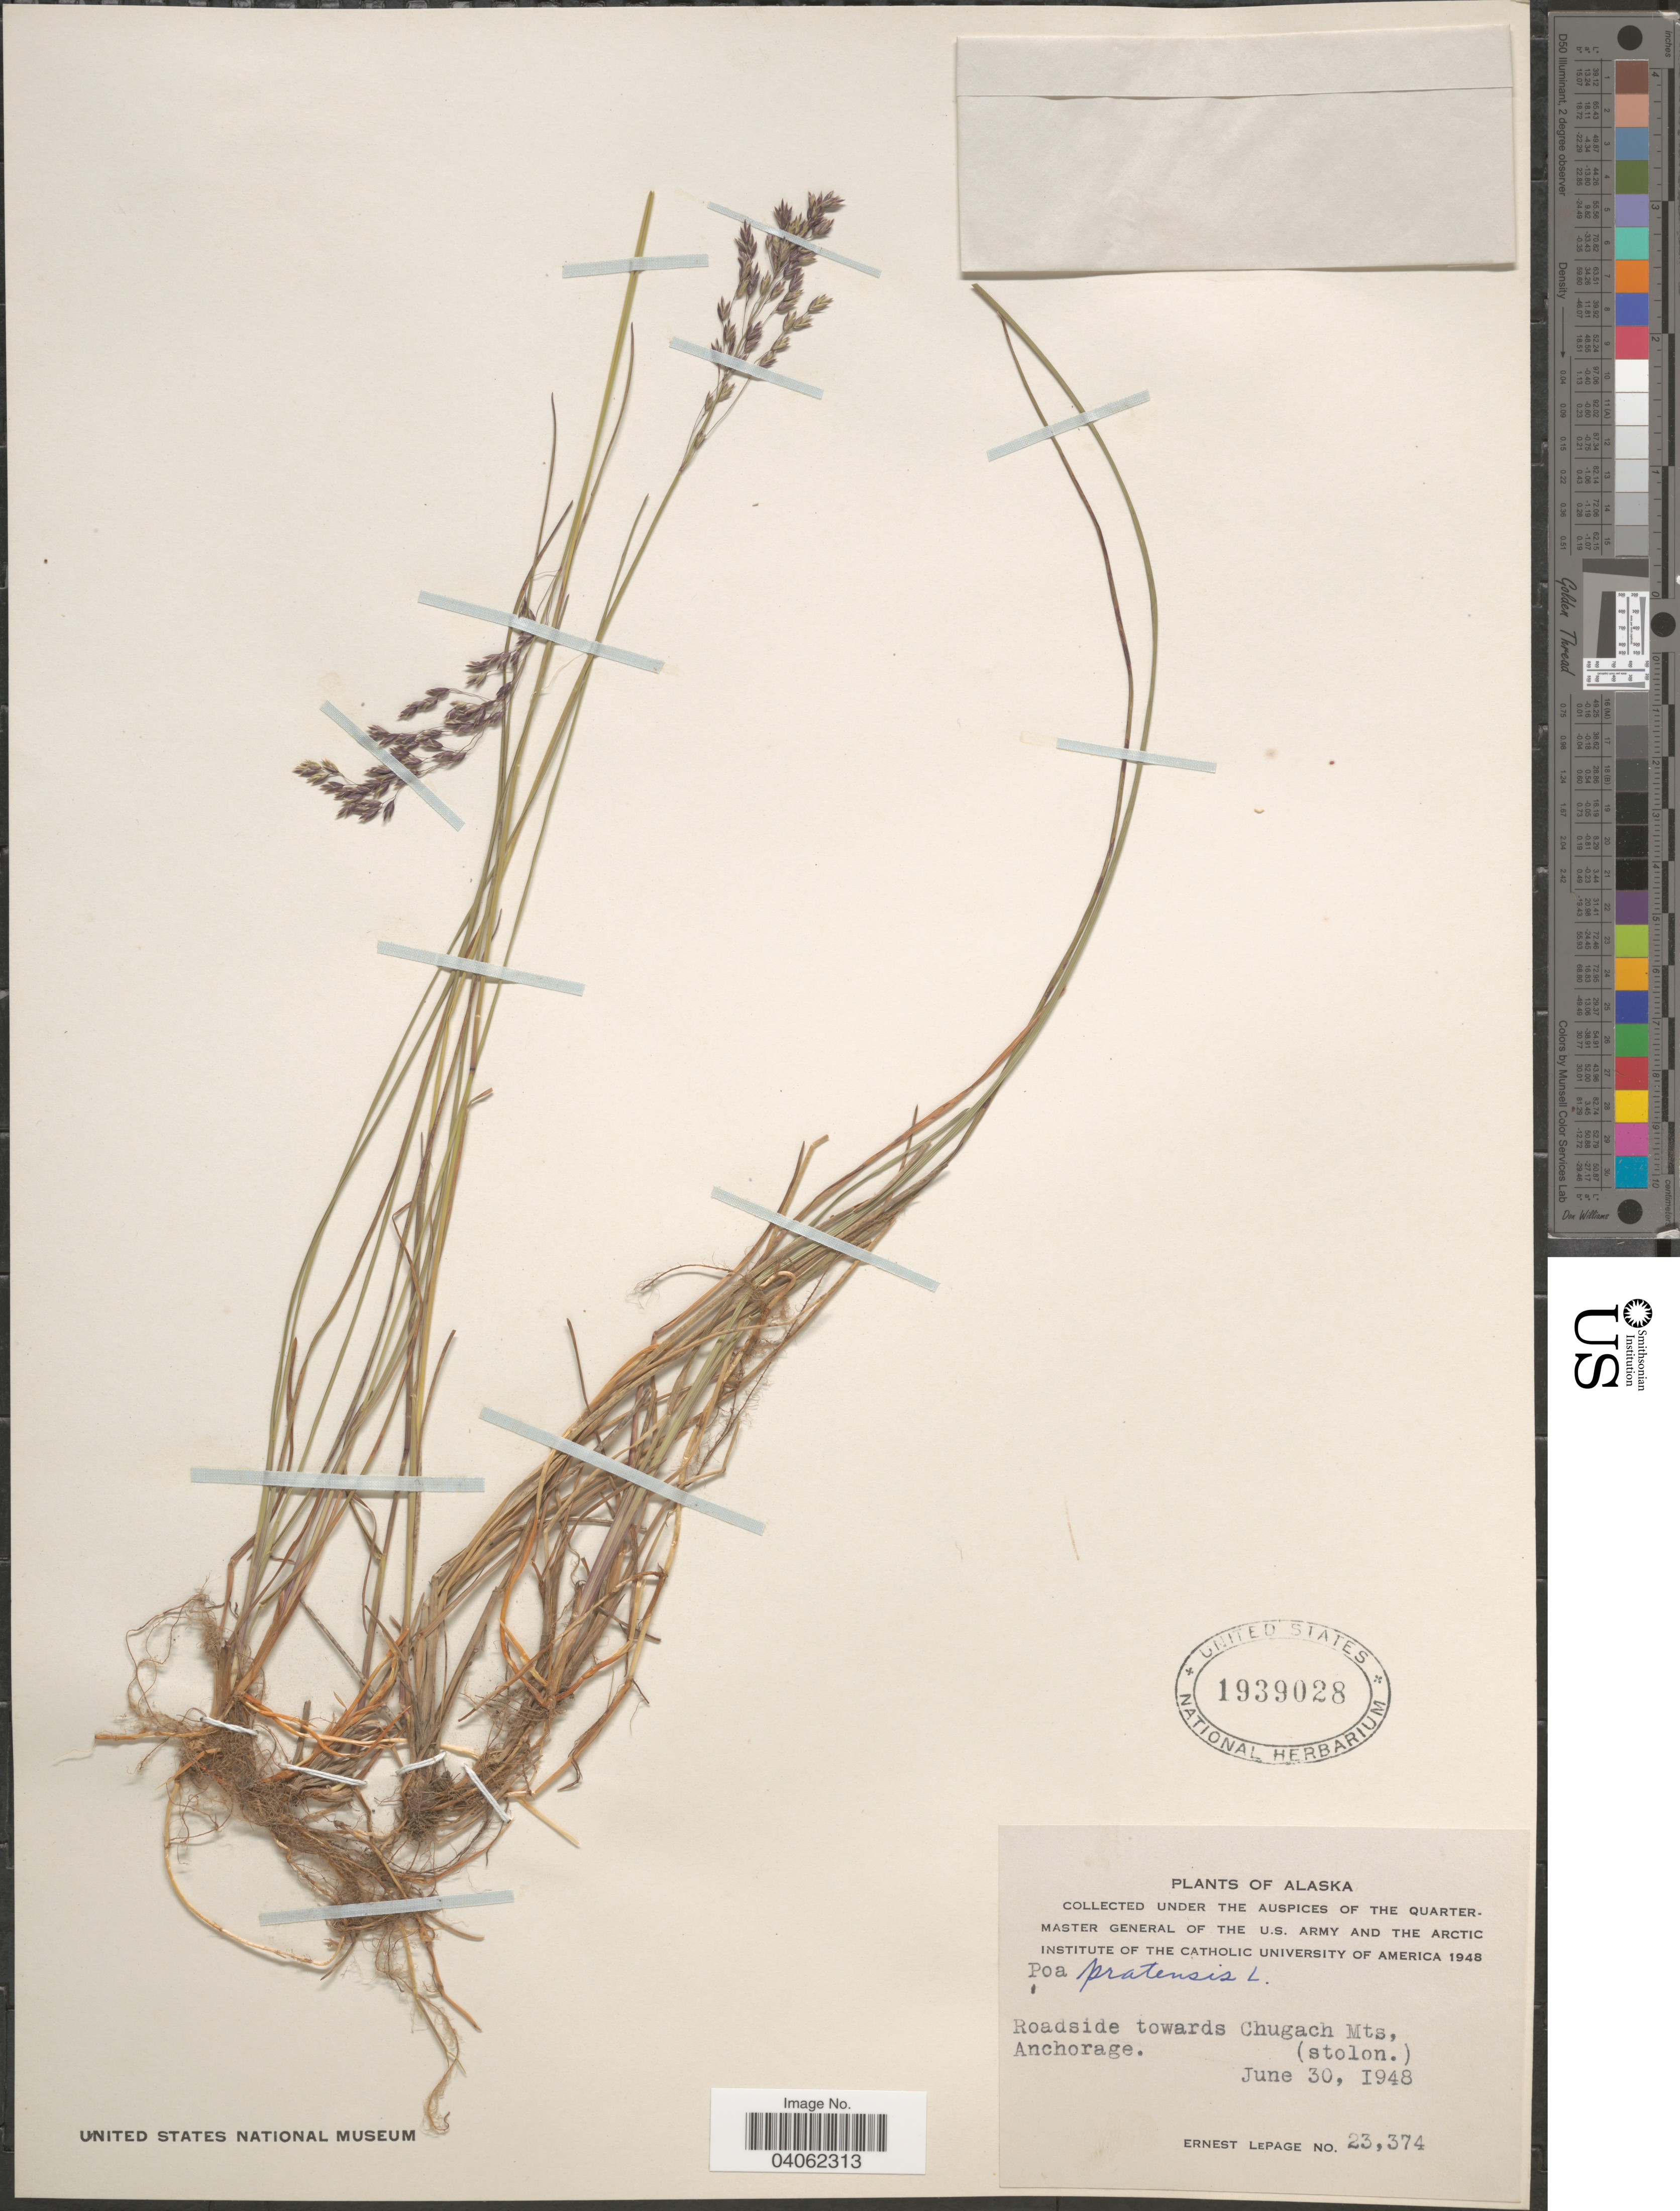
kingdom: Plantae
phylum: Tracheophyta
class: Liliopsida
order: Poales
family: Poaceae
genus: Poa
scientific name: Poa pratensis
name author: L.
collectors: E. Lepage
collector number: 23374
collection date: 1948-06-30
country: United States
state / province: Alaska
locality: Roadside towards Chugach Mts, Anchorage. (stolon).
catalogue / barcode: US 1939028